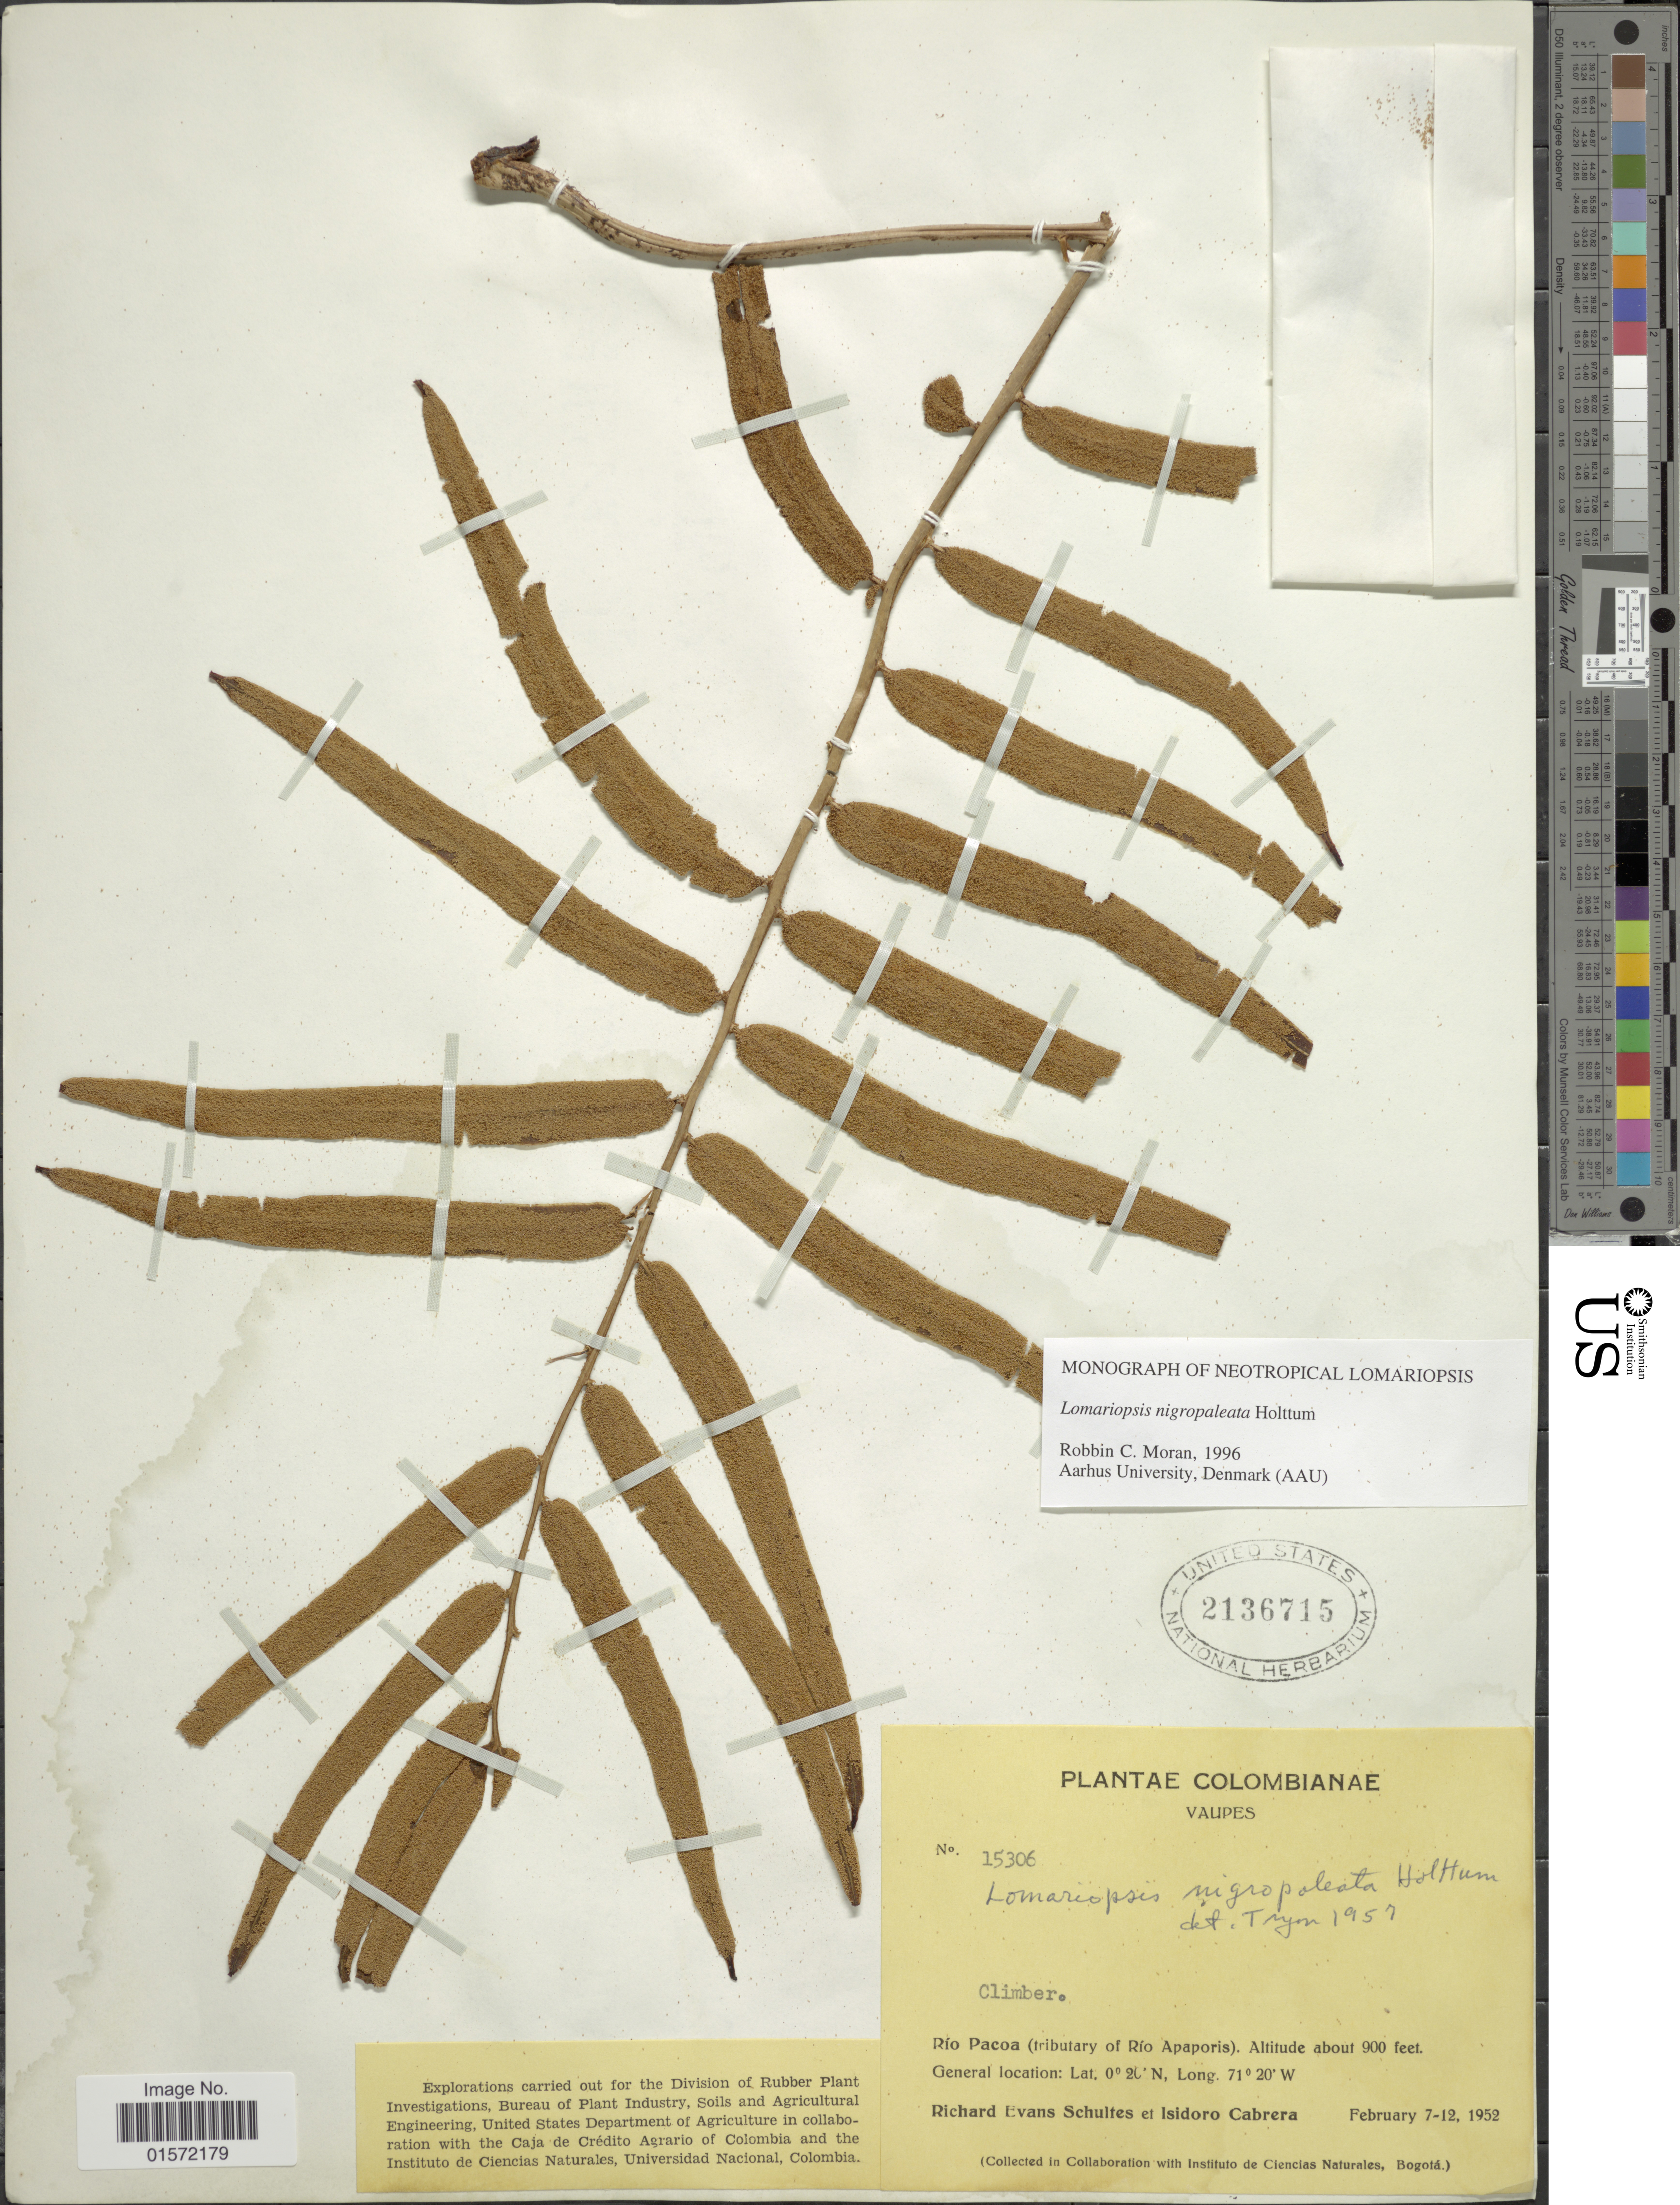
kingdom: Plantae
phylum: Tracheophyta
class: Polypodiopsida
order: Polypodiales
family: Lomariopsidaceae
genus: Lomariopsis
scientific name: Lomariopsis nigropaleata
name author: Holttum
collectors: R. E. Schultes & I. Cabrera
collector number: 15306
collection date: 1952-02-07/1952-02-12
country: Colombia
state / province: Vaupés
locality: Río Pacoa (tributary of Río Apaporis)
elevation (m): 274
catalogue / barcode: US 2136715